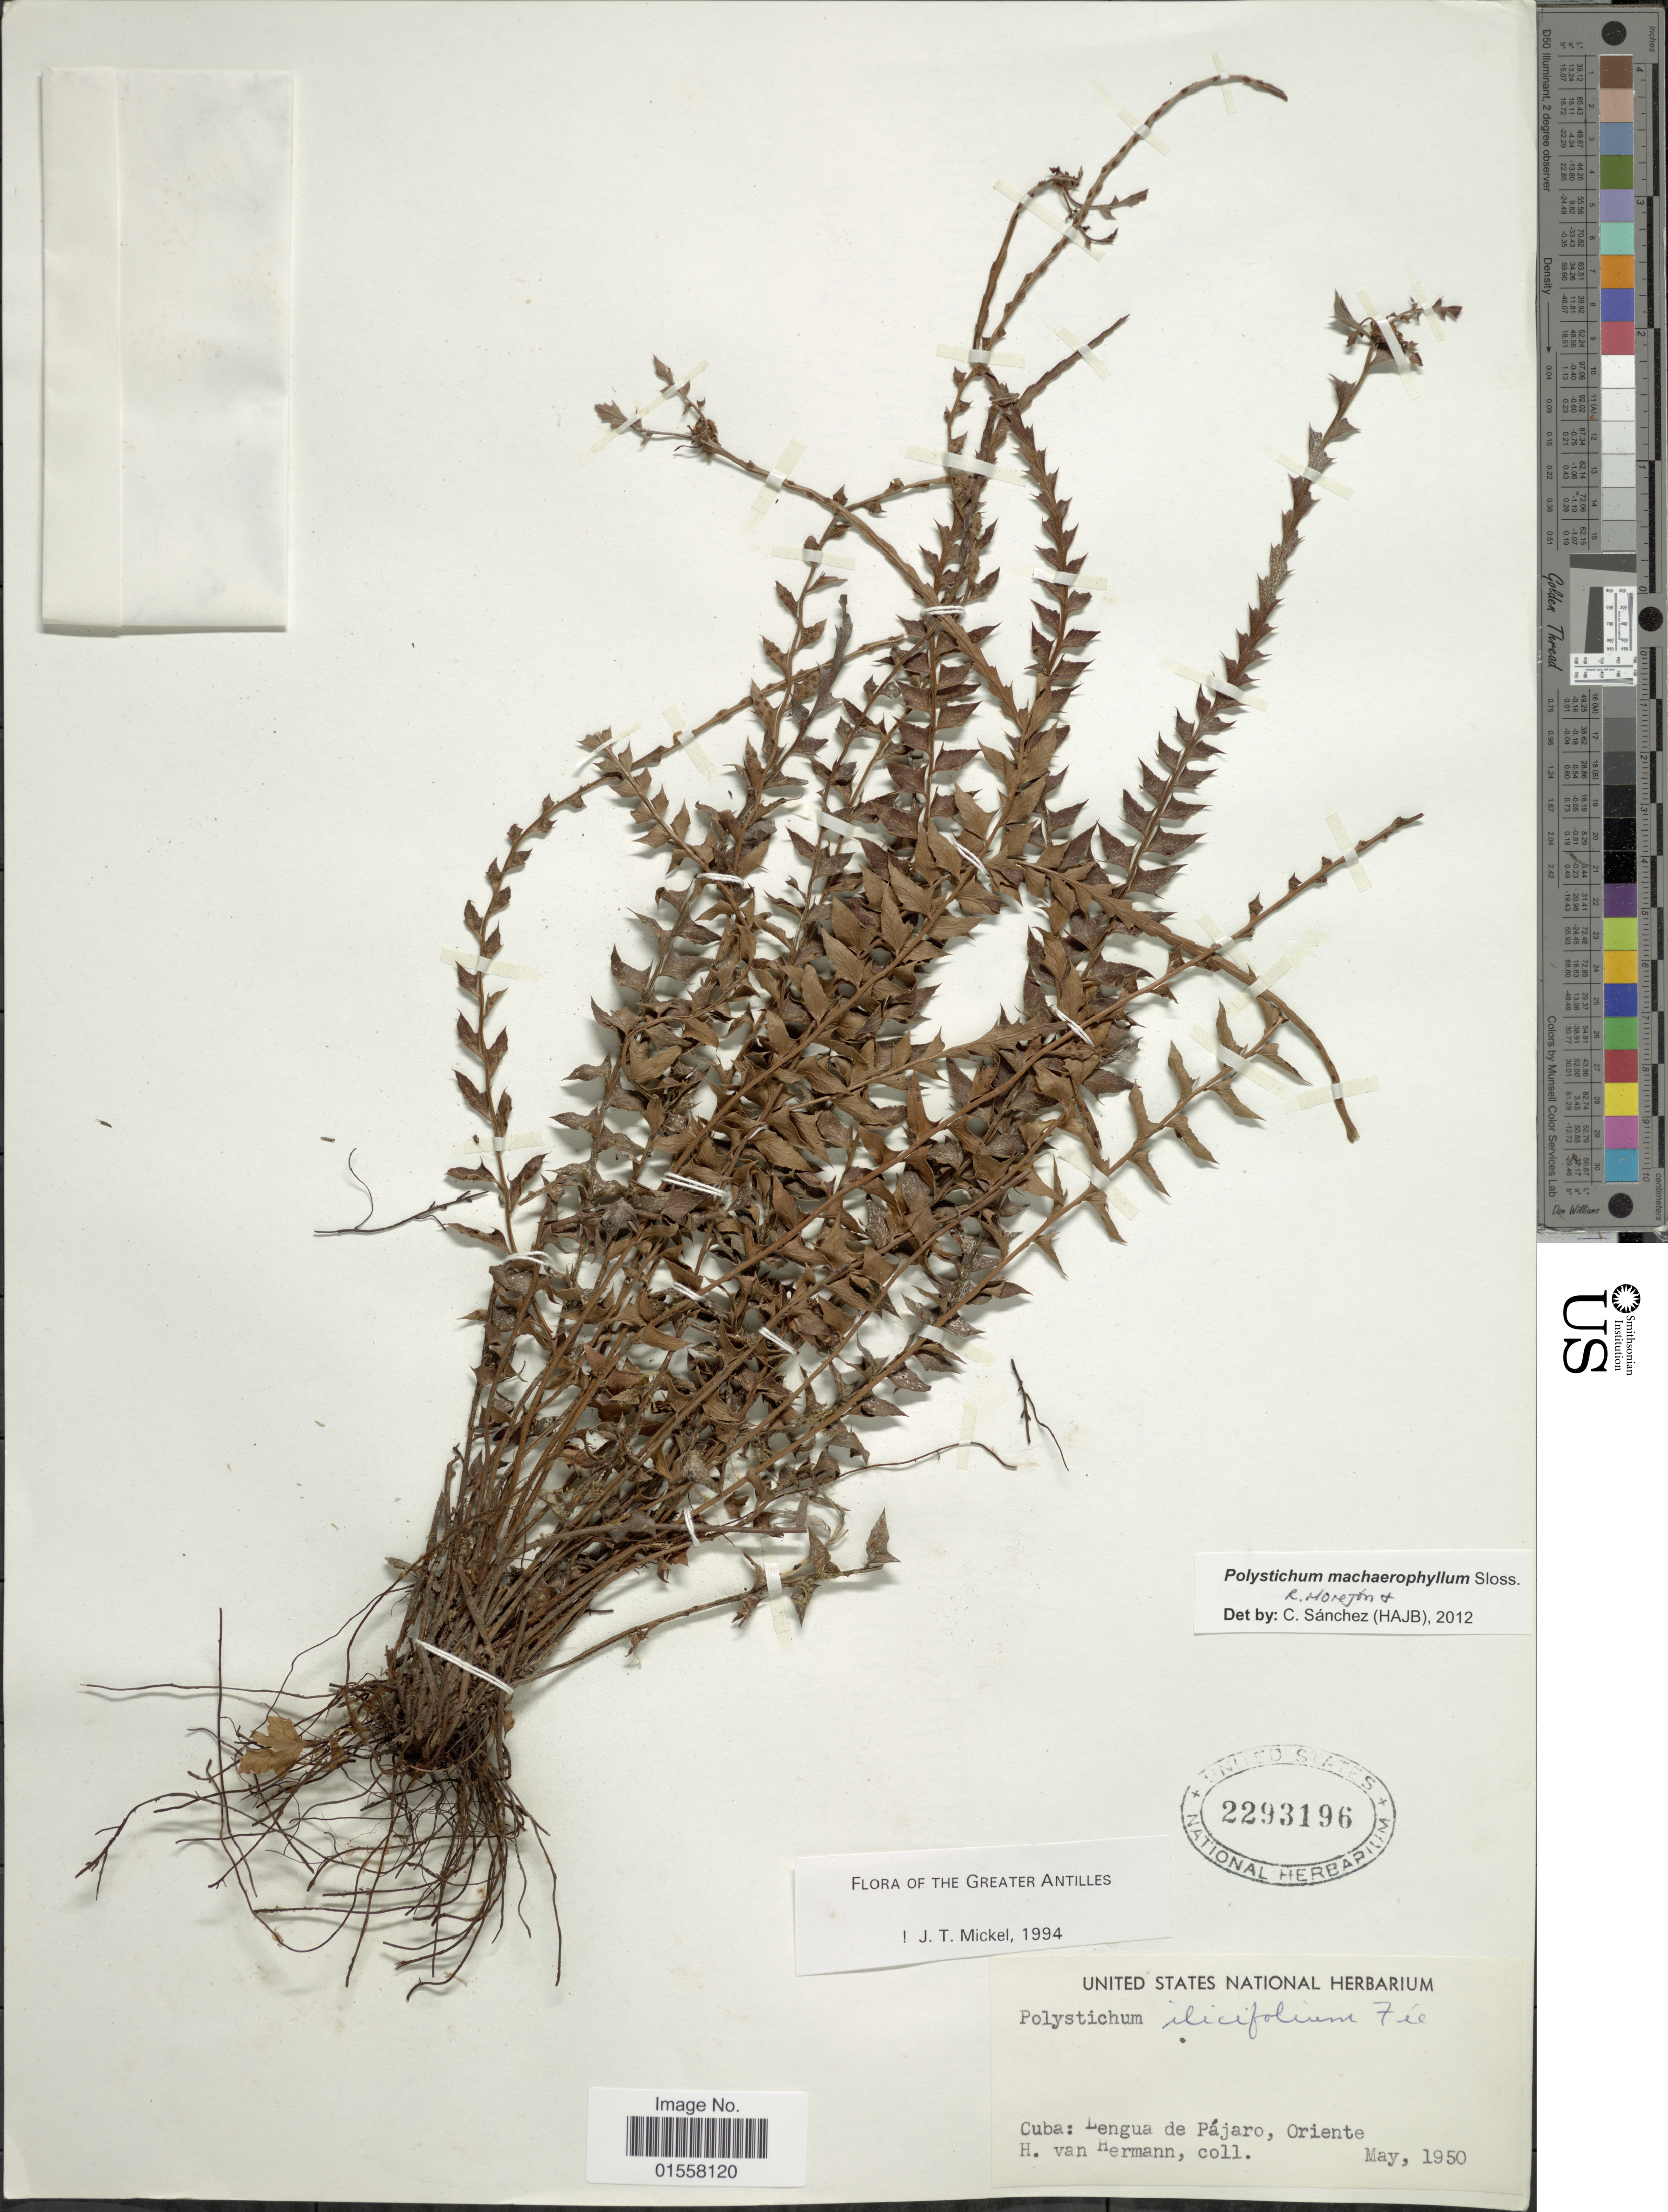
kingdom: Plantae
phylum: Tracheophyta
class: Polypodiopsida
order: Polypodiales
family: Dryopteridaceae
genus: Polystichum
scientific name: Polystichum machaerophyllum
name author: Sloss.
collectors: H. A. Van Hermann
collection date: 1950-05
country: Cuba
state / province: Oriente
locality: Cuba: Lengua de Pajaro, Oriente.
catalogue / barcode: US 2293196